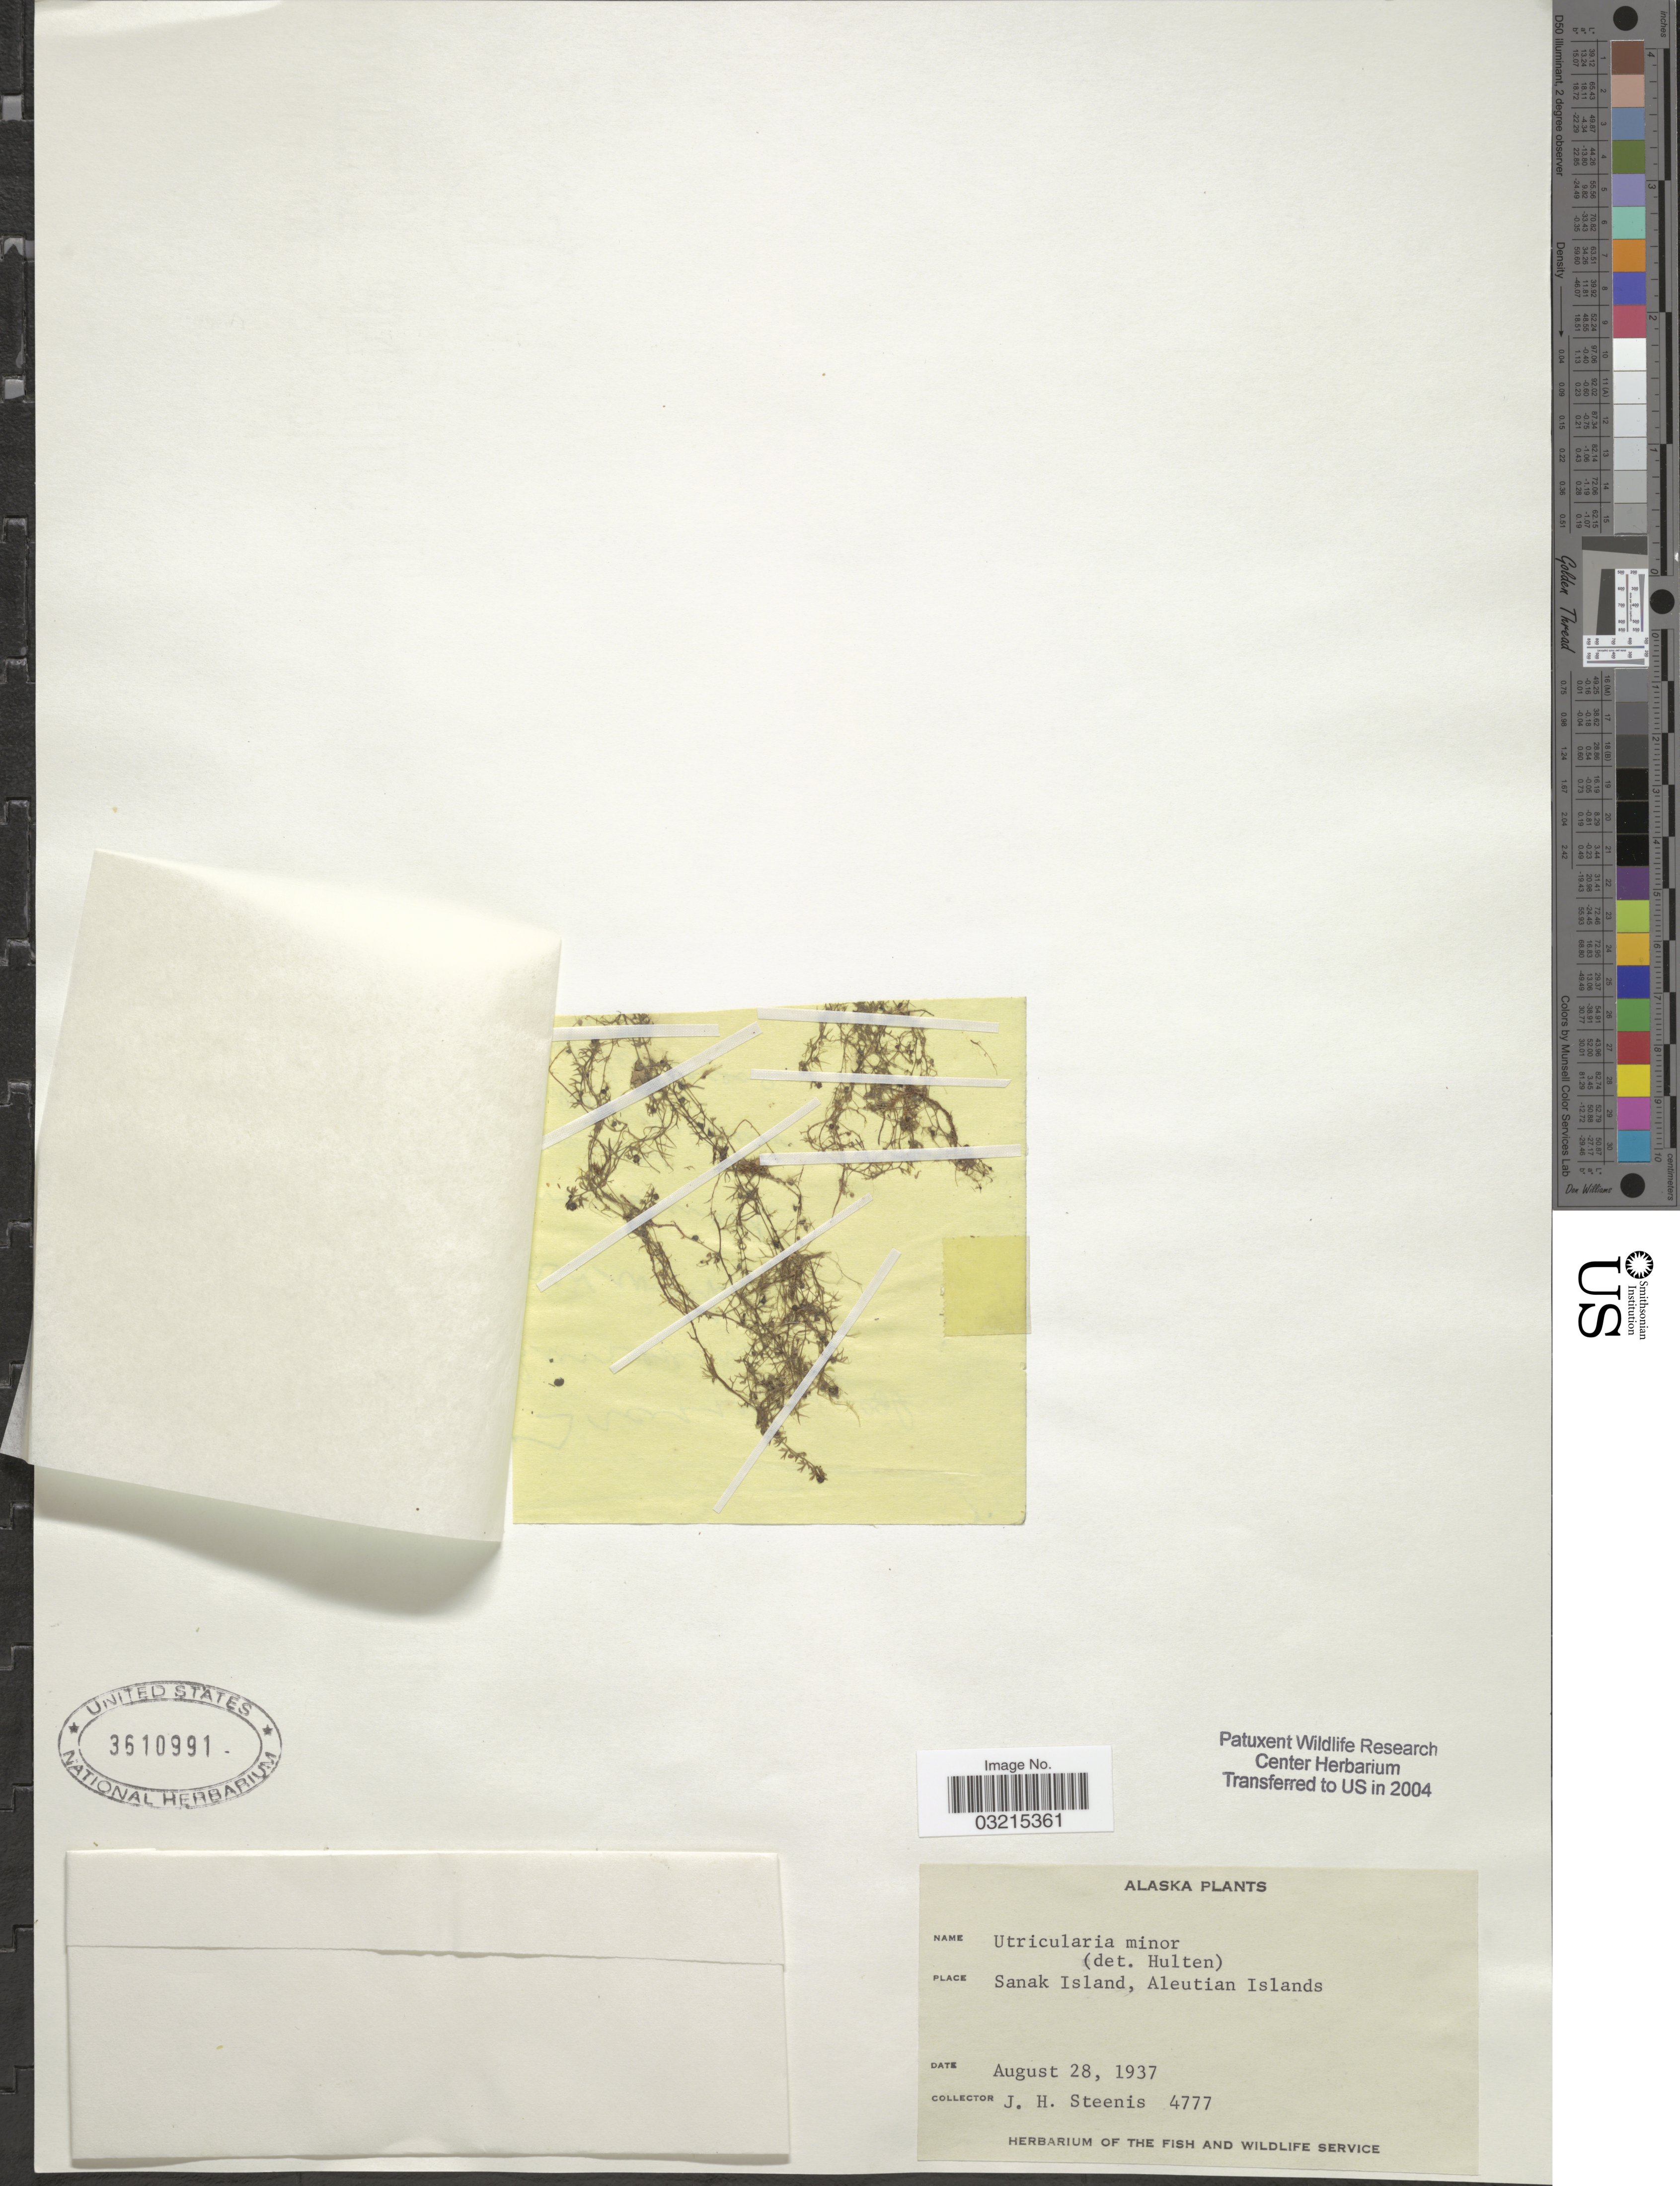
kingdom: Plantae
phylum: Tracheophyta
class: Magnoliopsida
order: Lamiales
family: Lentibulariaceae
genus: Utricularia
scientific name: Utricularia minor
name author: L.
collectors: J. H. Steenis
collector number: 4777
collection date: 1937-08-28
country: United States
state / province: Alaska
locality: Sanak Island, Aleutian Islands.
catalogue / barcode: US 3610991